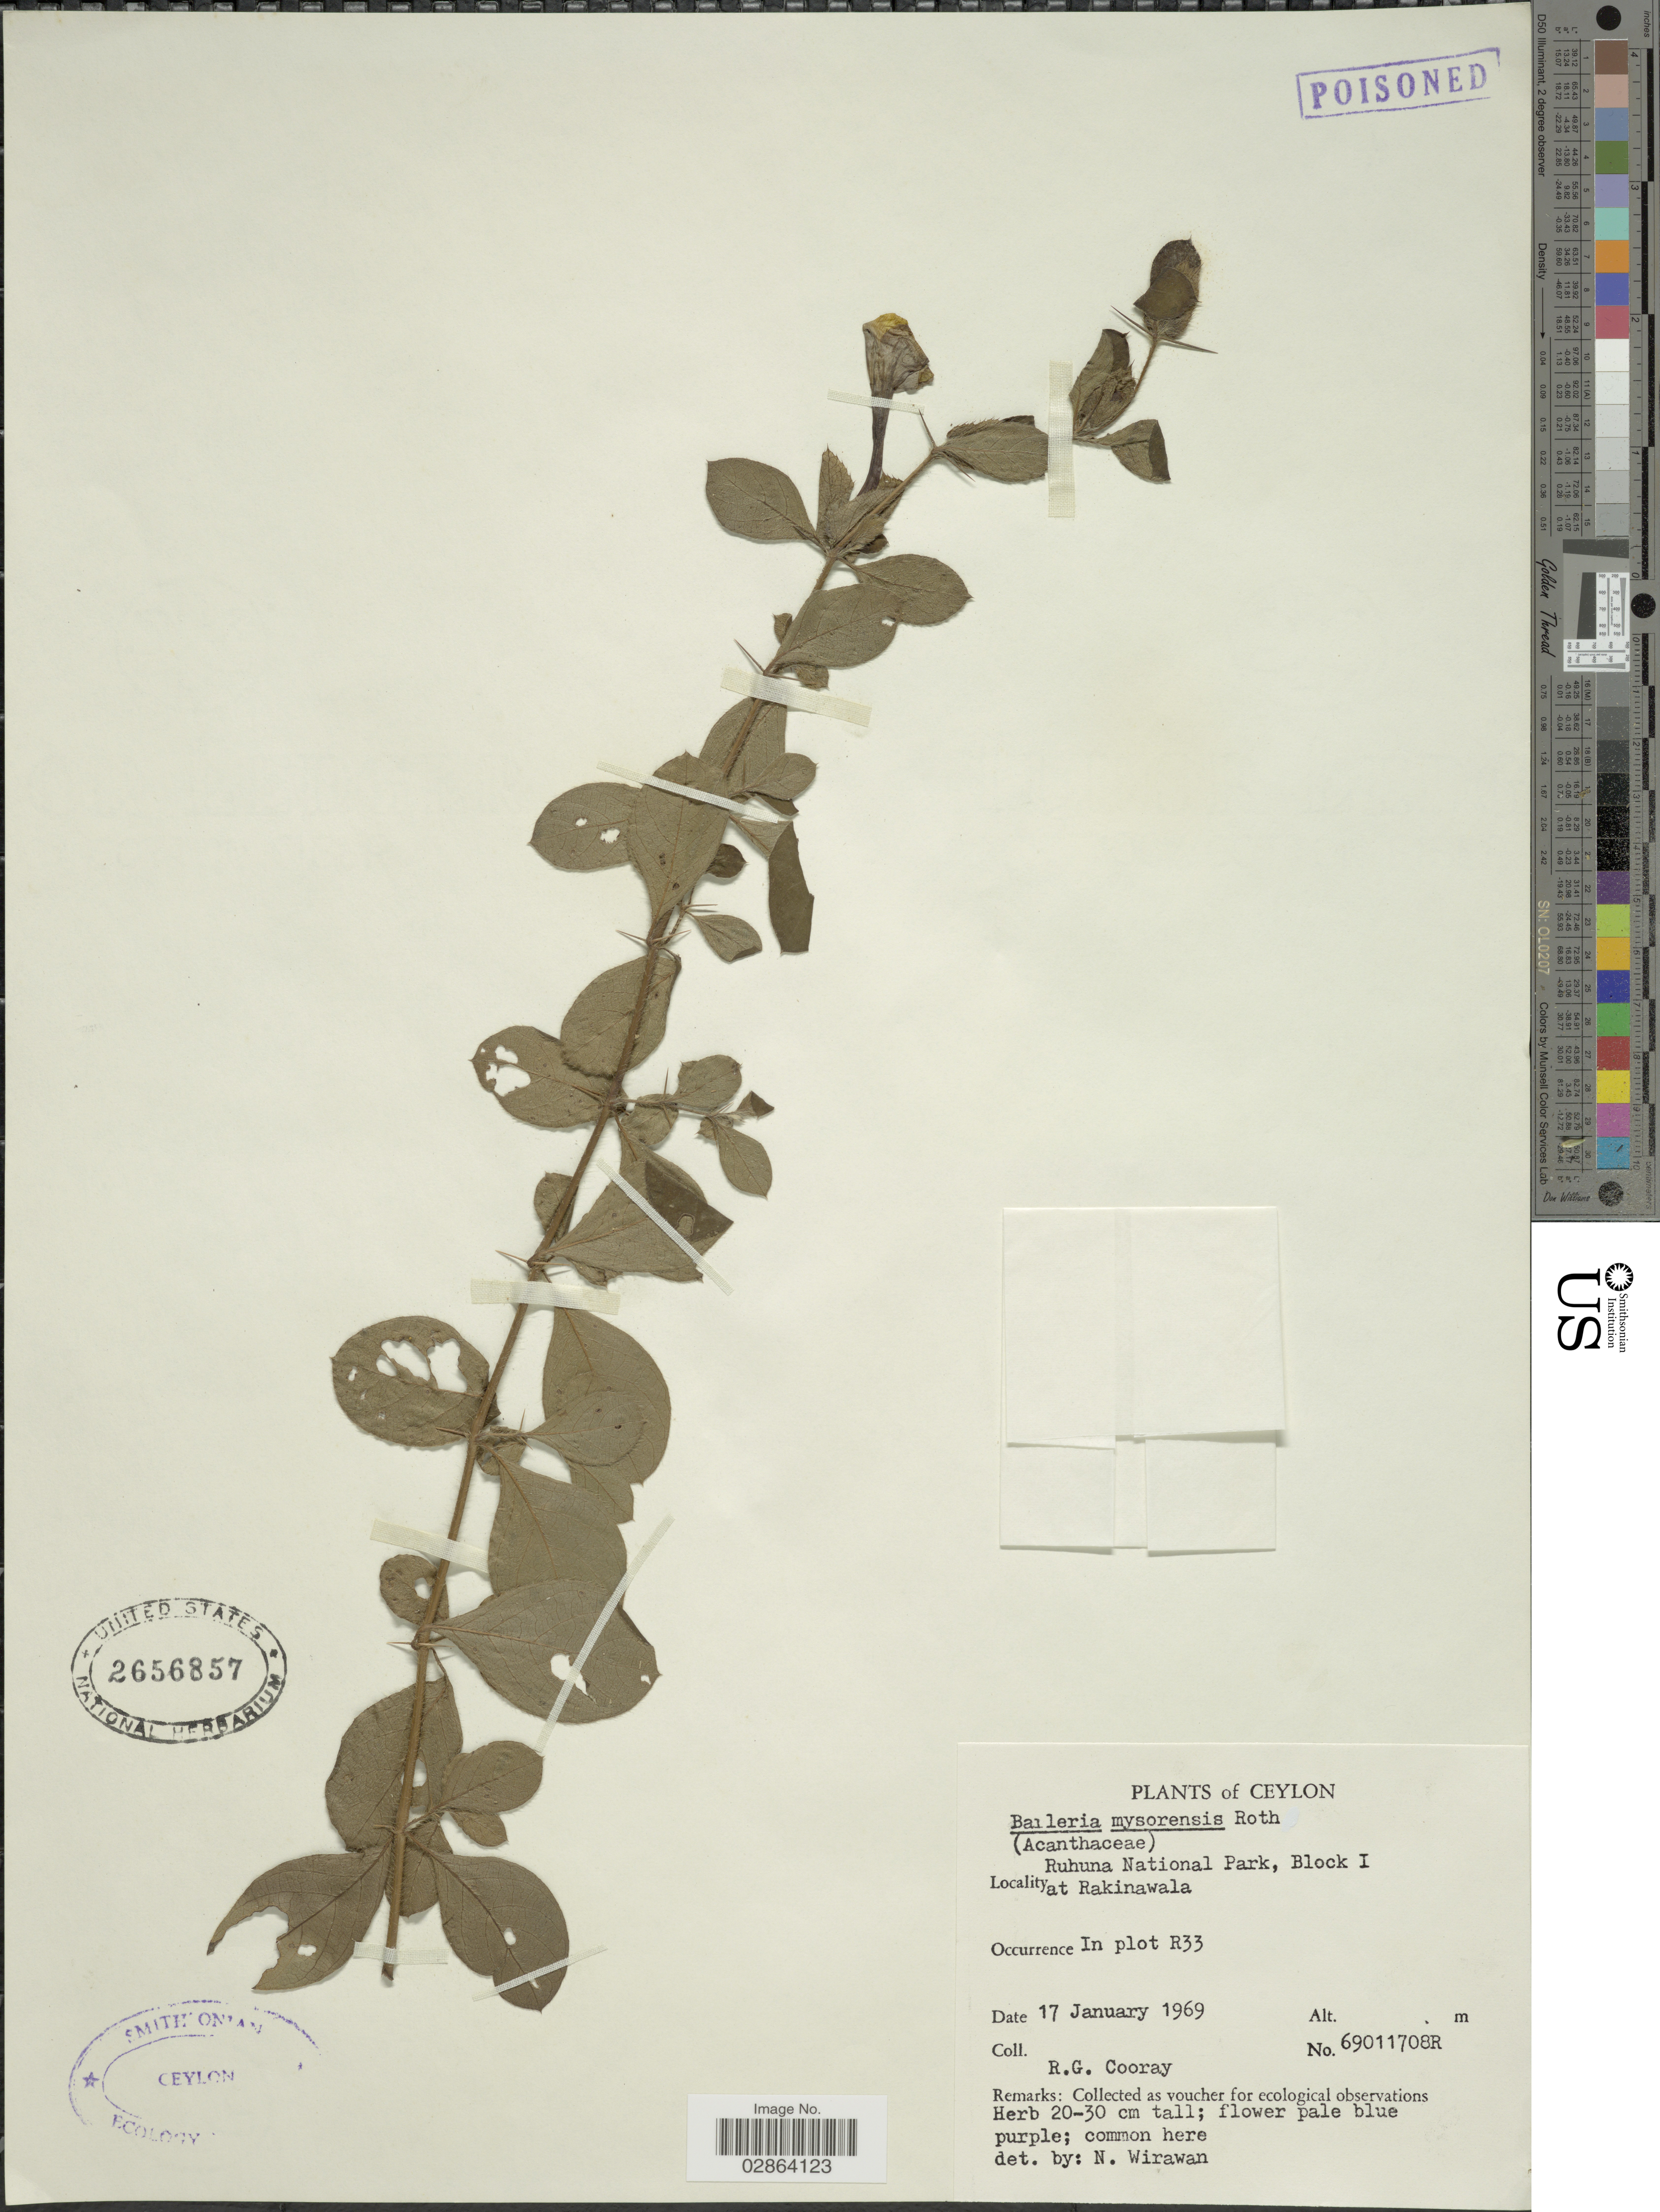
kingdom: Plantae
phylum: Tracheophyta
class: Magnoliopsida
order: Lamiales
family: Acanthaceae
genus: Barleria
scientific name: Barleria mysorensis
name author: B. Heyne ex A. Roth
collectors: R. Cooray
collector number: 69011708R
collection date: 1969-01-17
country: Sri Lanka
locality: Ceylon, Ruhuna National Park, Block I at Rakinawala, In plot R33.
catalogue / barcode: US 2656857